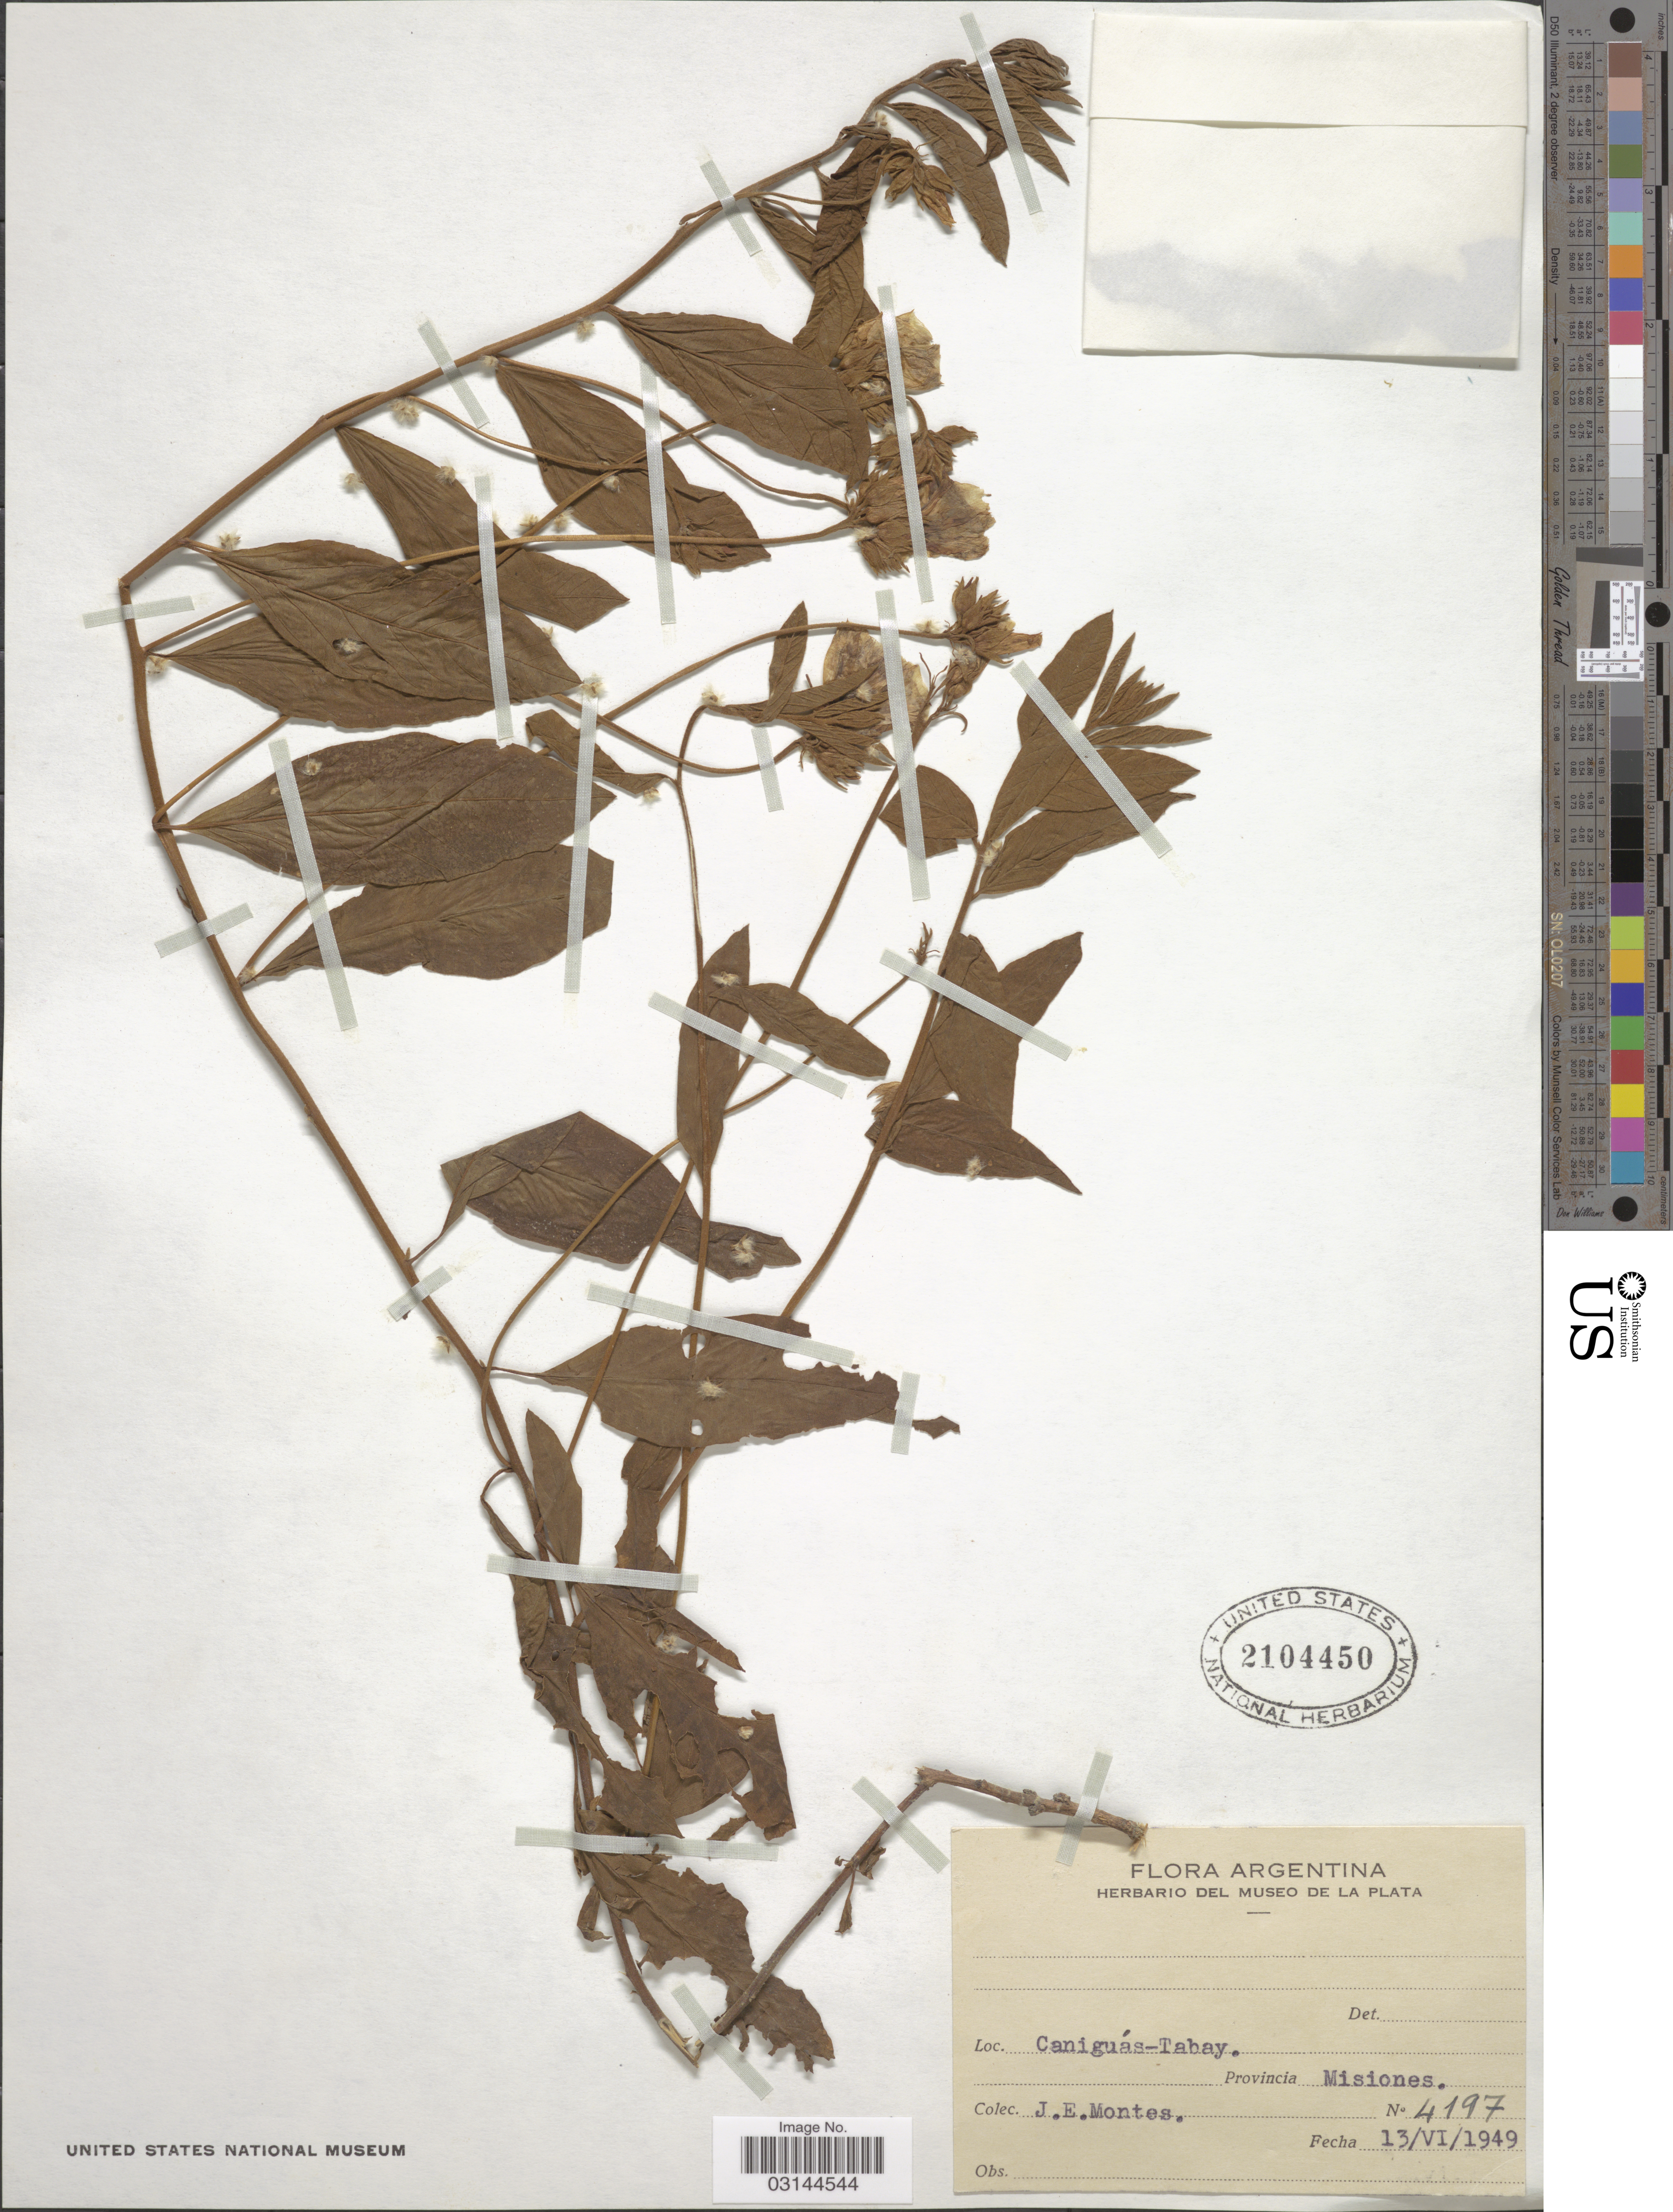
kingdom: Plantae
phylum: Tracheophyta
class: Magnoliopsida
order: Solanales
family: Convolvulaceae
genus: Jacquemontia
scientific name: Jacquemontia sp.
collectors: J. E. Montes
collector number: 4197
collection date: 1949-06-13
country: Argentina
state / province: Misiones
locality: Caniguás-Tabay. Provincia Misiones.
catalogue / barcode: US 2104450